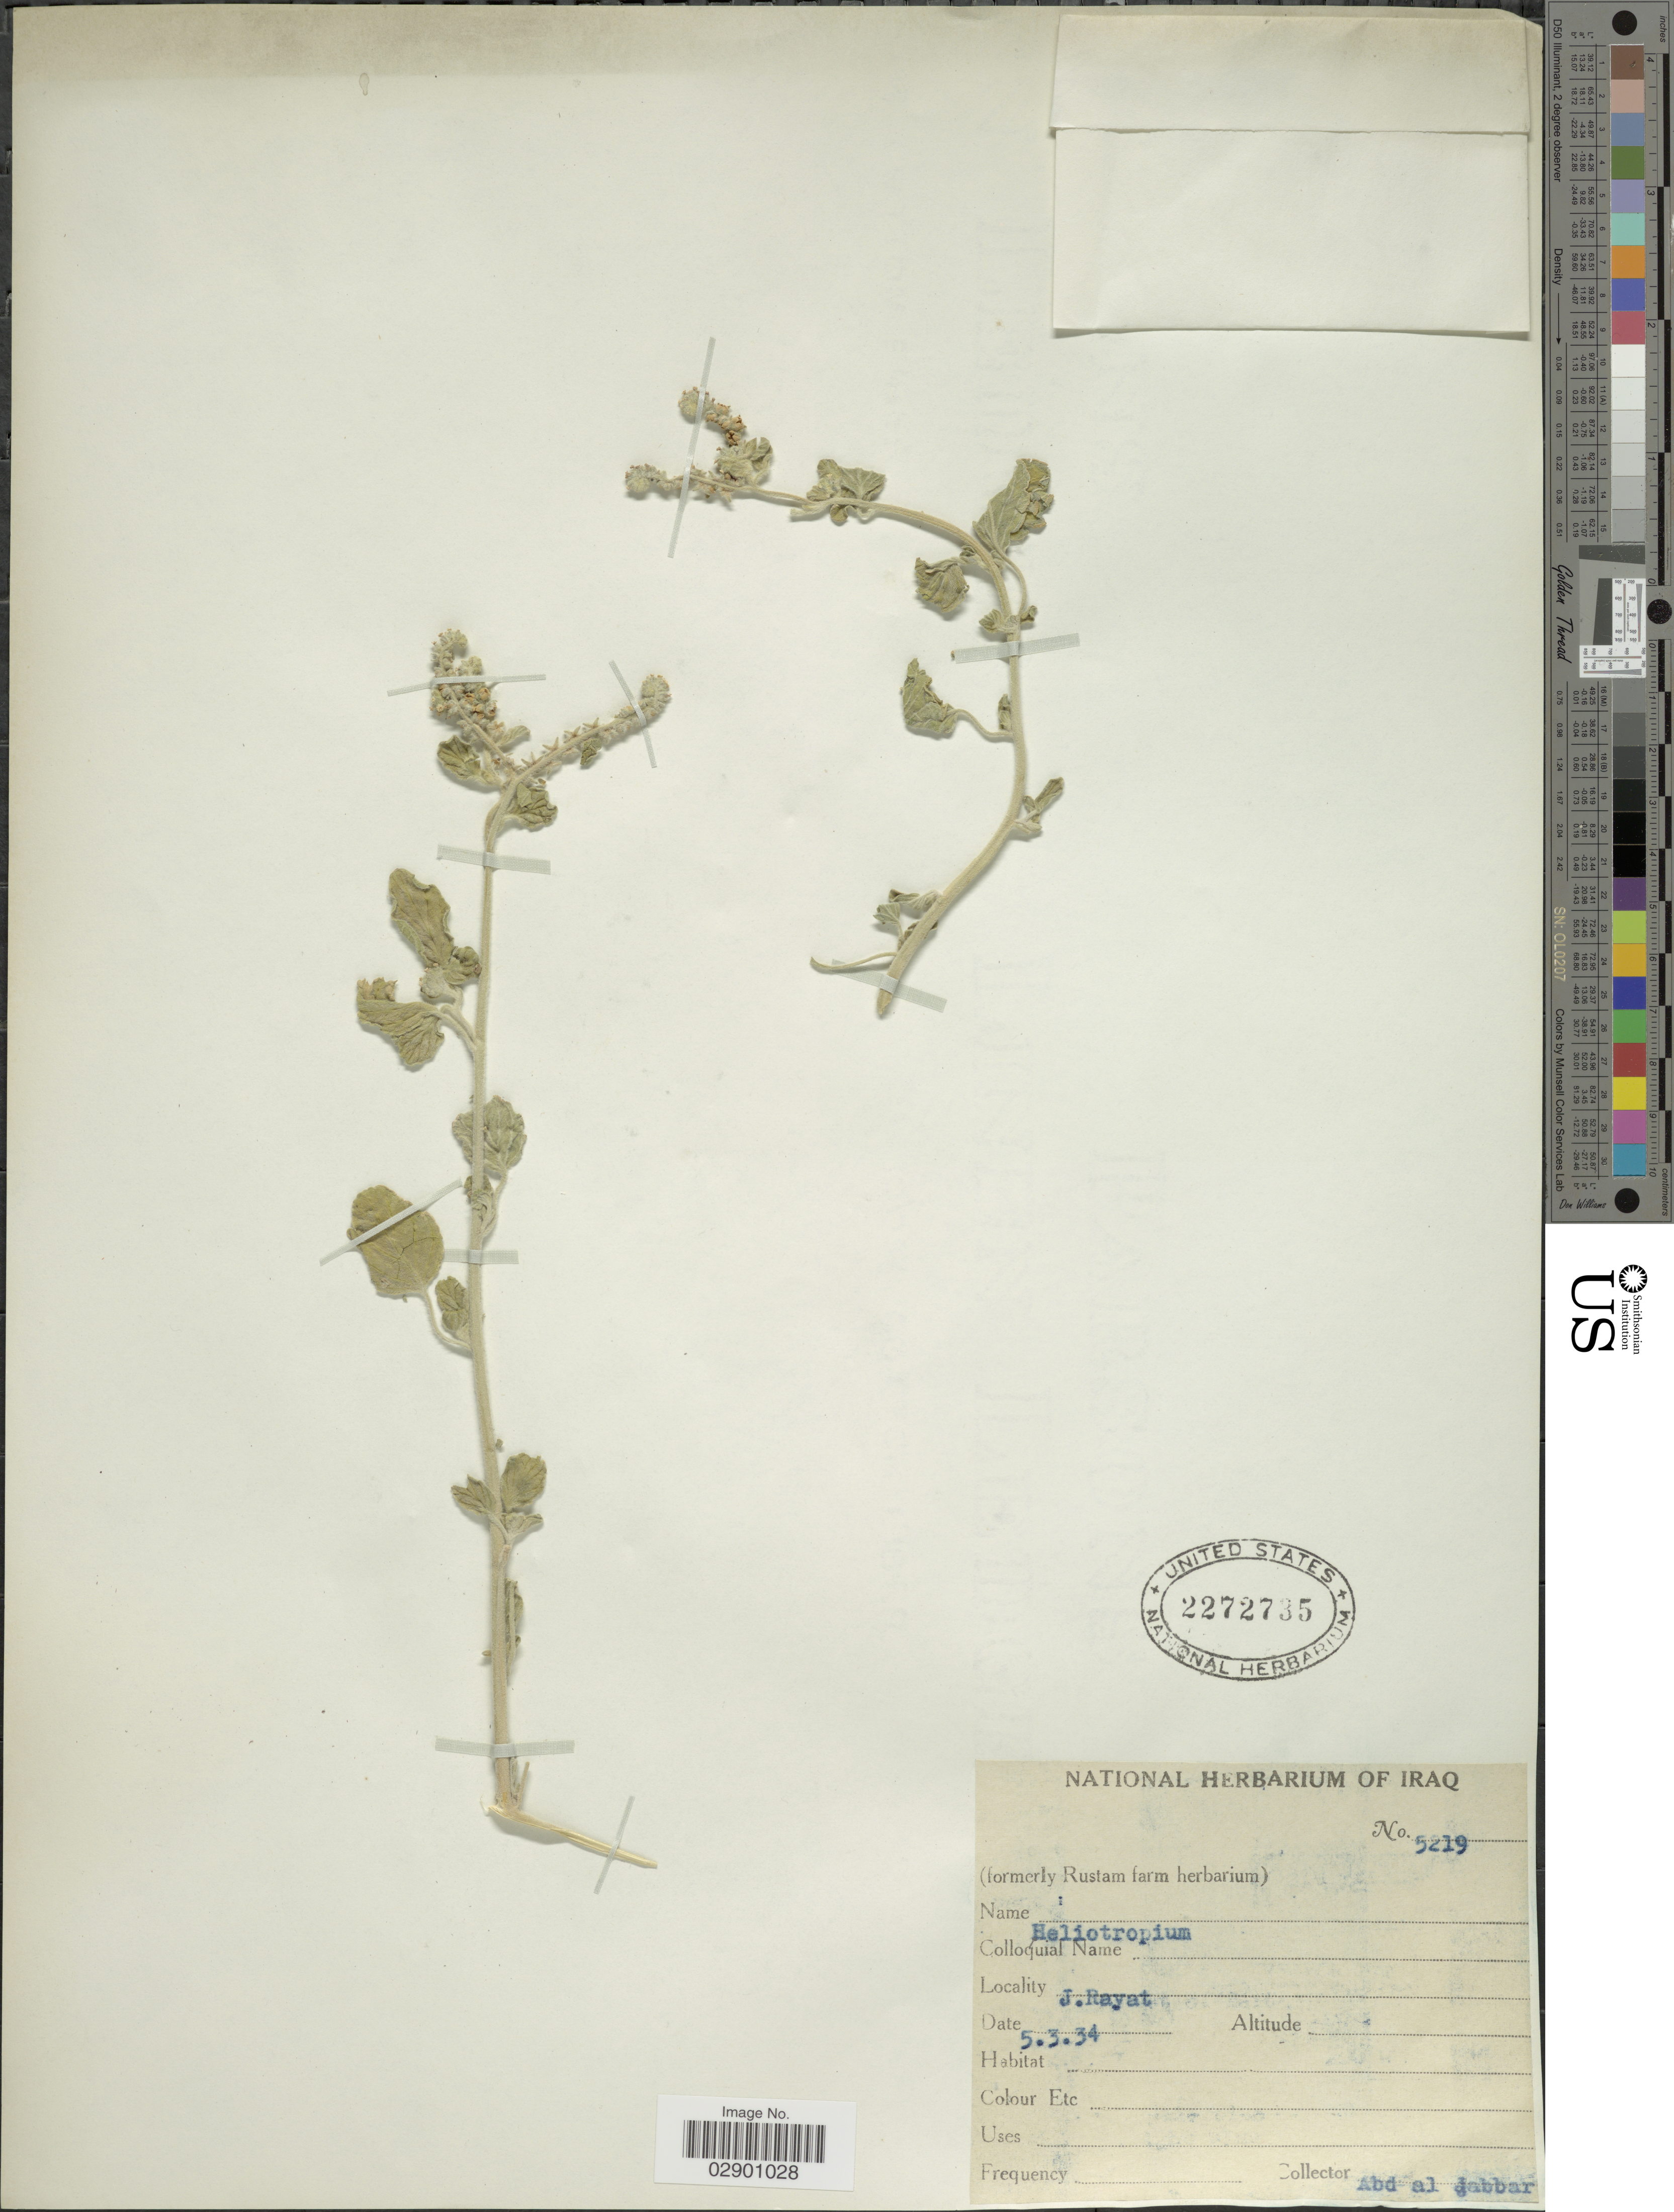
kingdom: Plantae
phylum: Tracheophyta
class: Magnoliopsida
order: Boraginales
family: Heliotropiaceae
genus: Heliotropium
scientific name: Heliotropium sp.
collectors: Abd al Jabbar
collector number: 5219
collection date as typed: Transcribed d/m/y: 5/3/34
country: Iraq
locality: J. Rayat.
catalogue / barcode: US 2272735